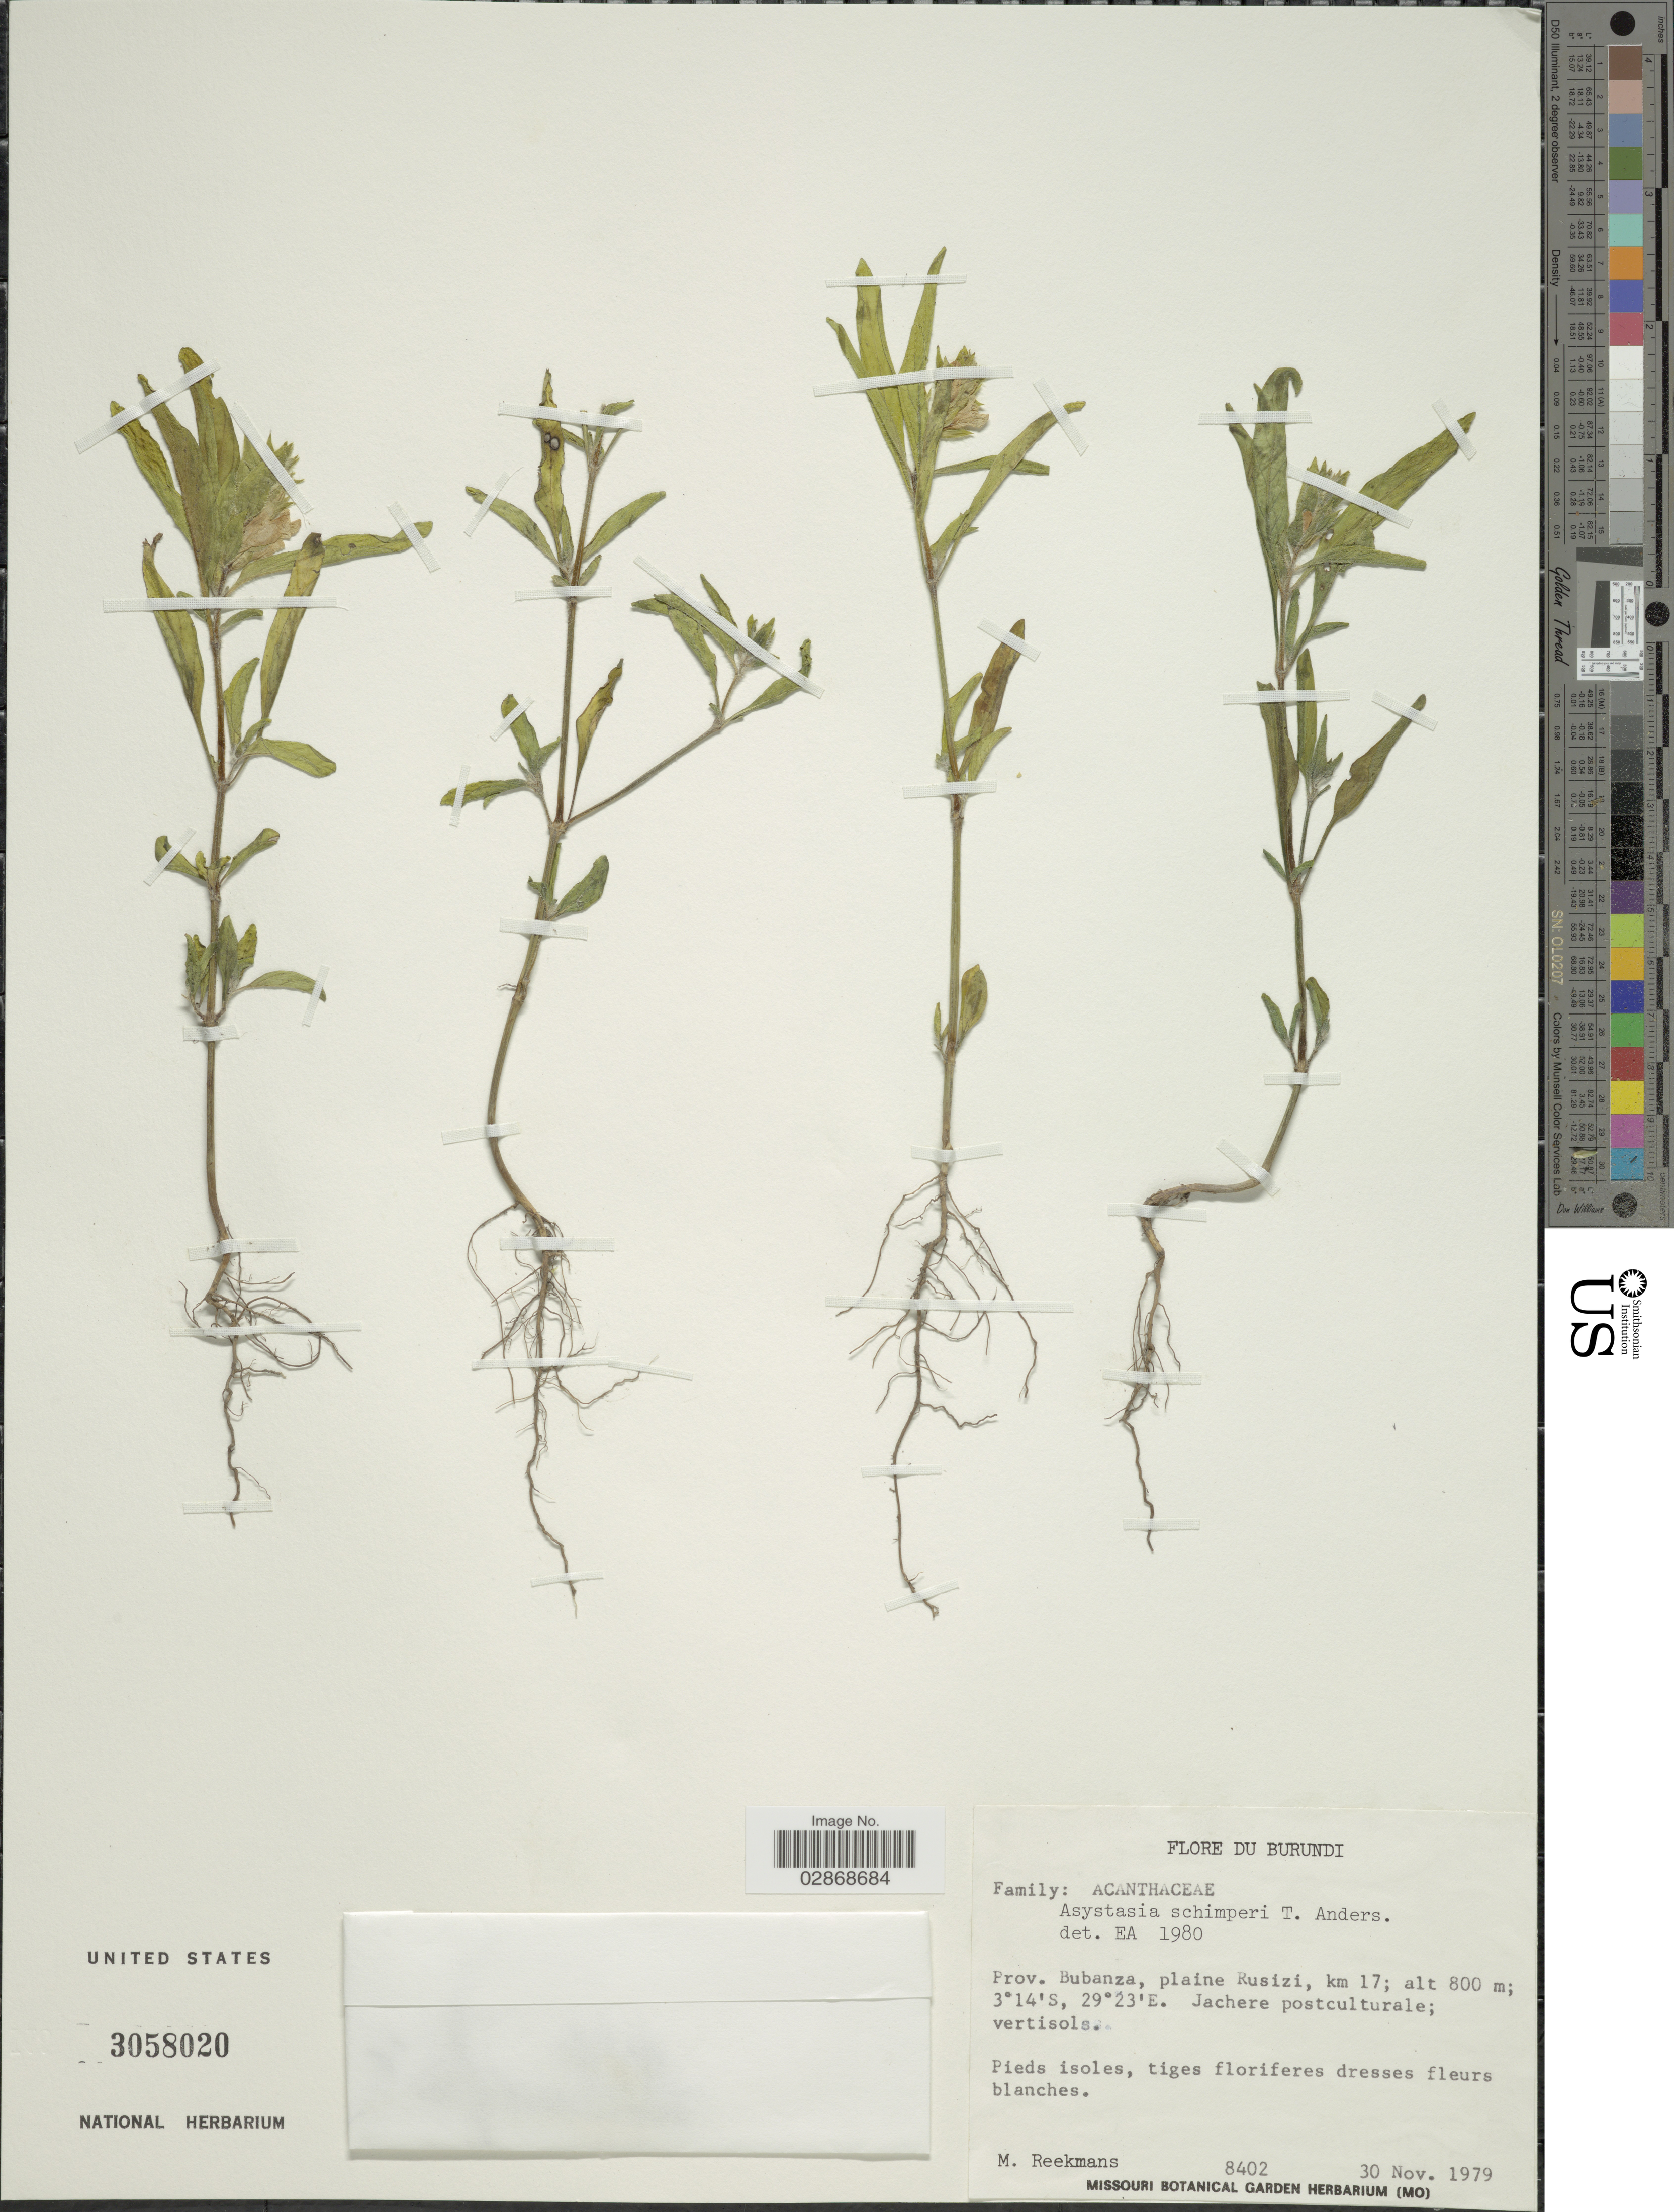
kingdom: Plantae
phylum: Tracheophyta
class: Magnoliopsida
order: Lamiales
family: Acanthaceae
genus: Asystasia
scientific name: Asystasia schimperi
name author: T. Anderson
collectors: M. Reekmans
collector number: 8402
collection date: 1979-11-30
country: Burundi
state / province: Bubanza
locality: Plaine Rusizi, km 17.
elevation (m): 8000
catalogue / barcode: US 3058020